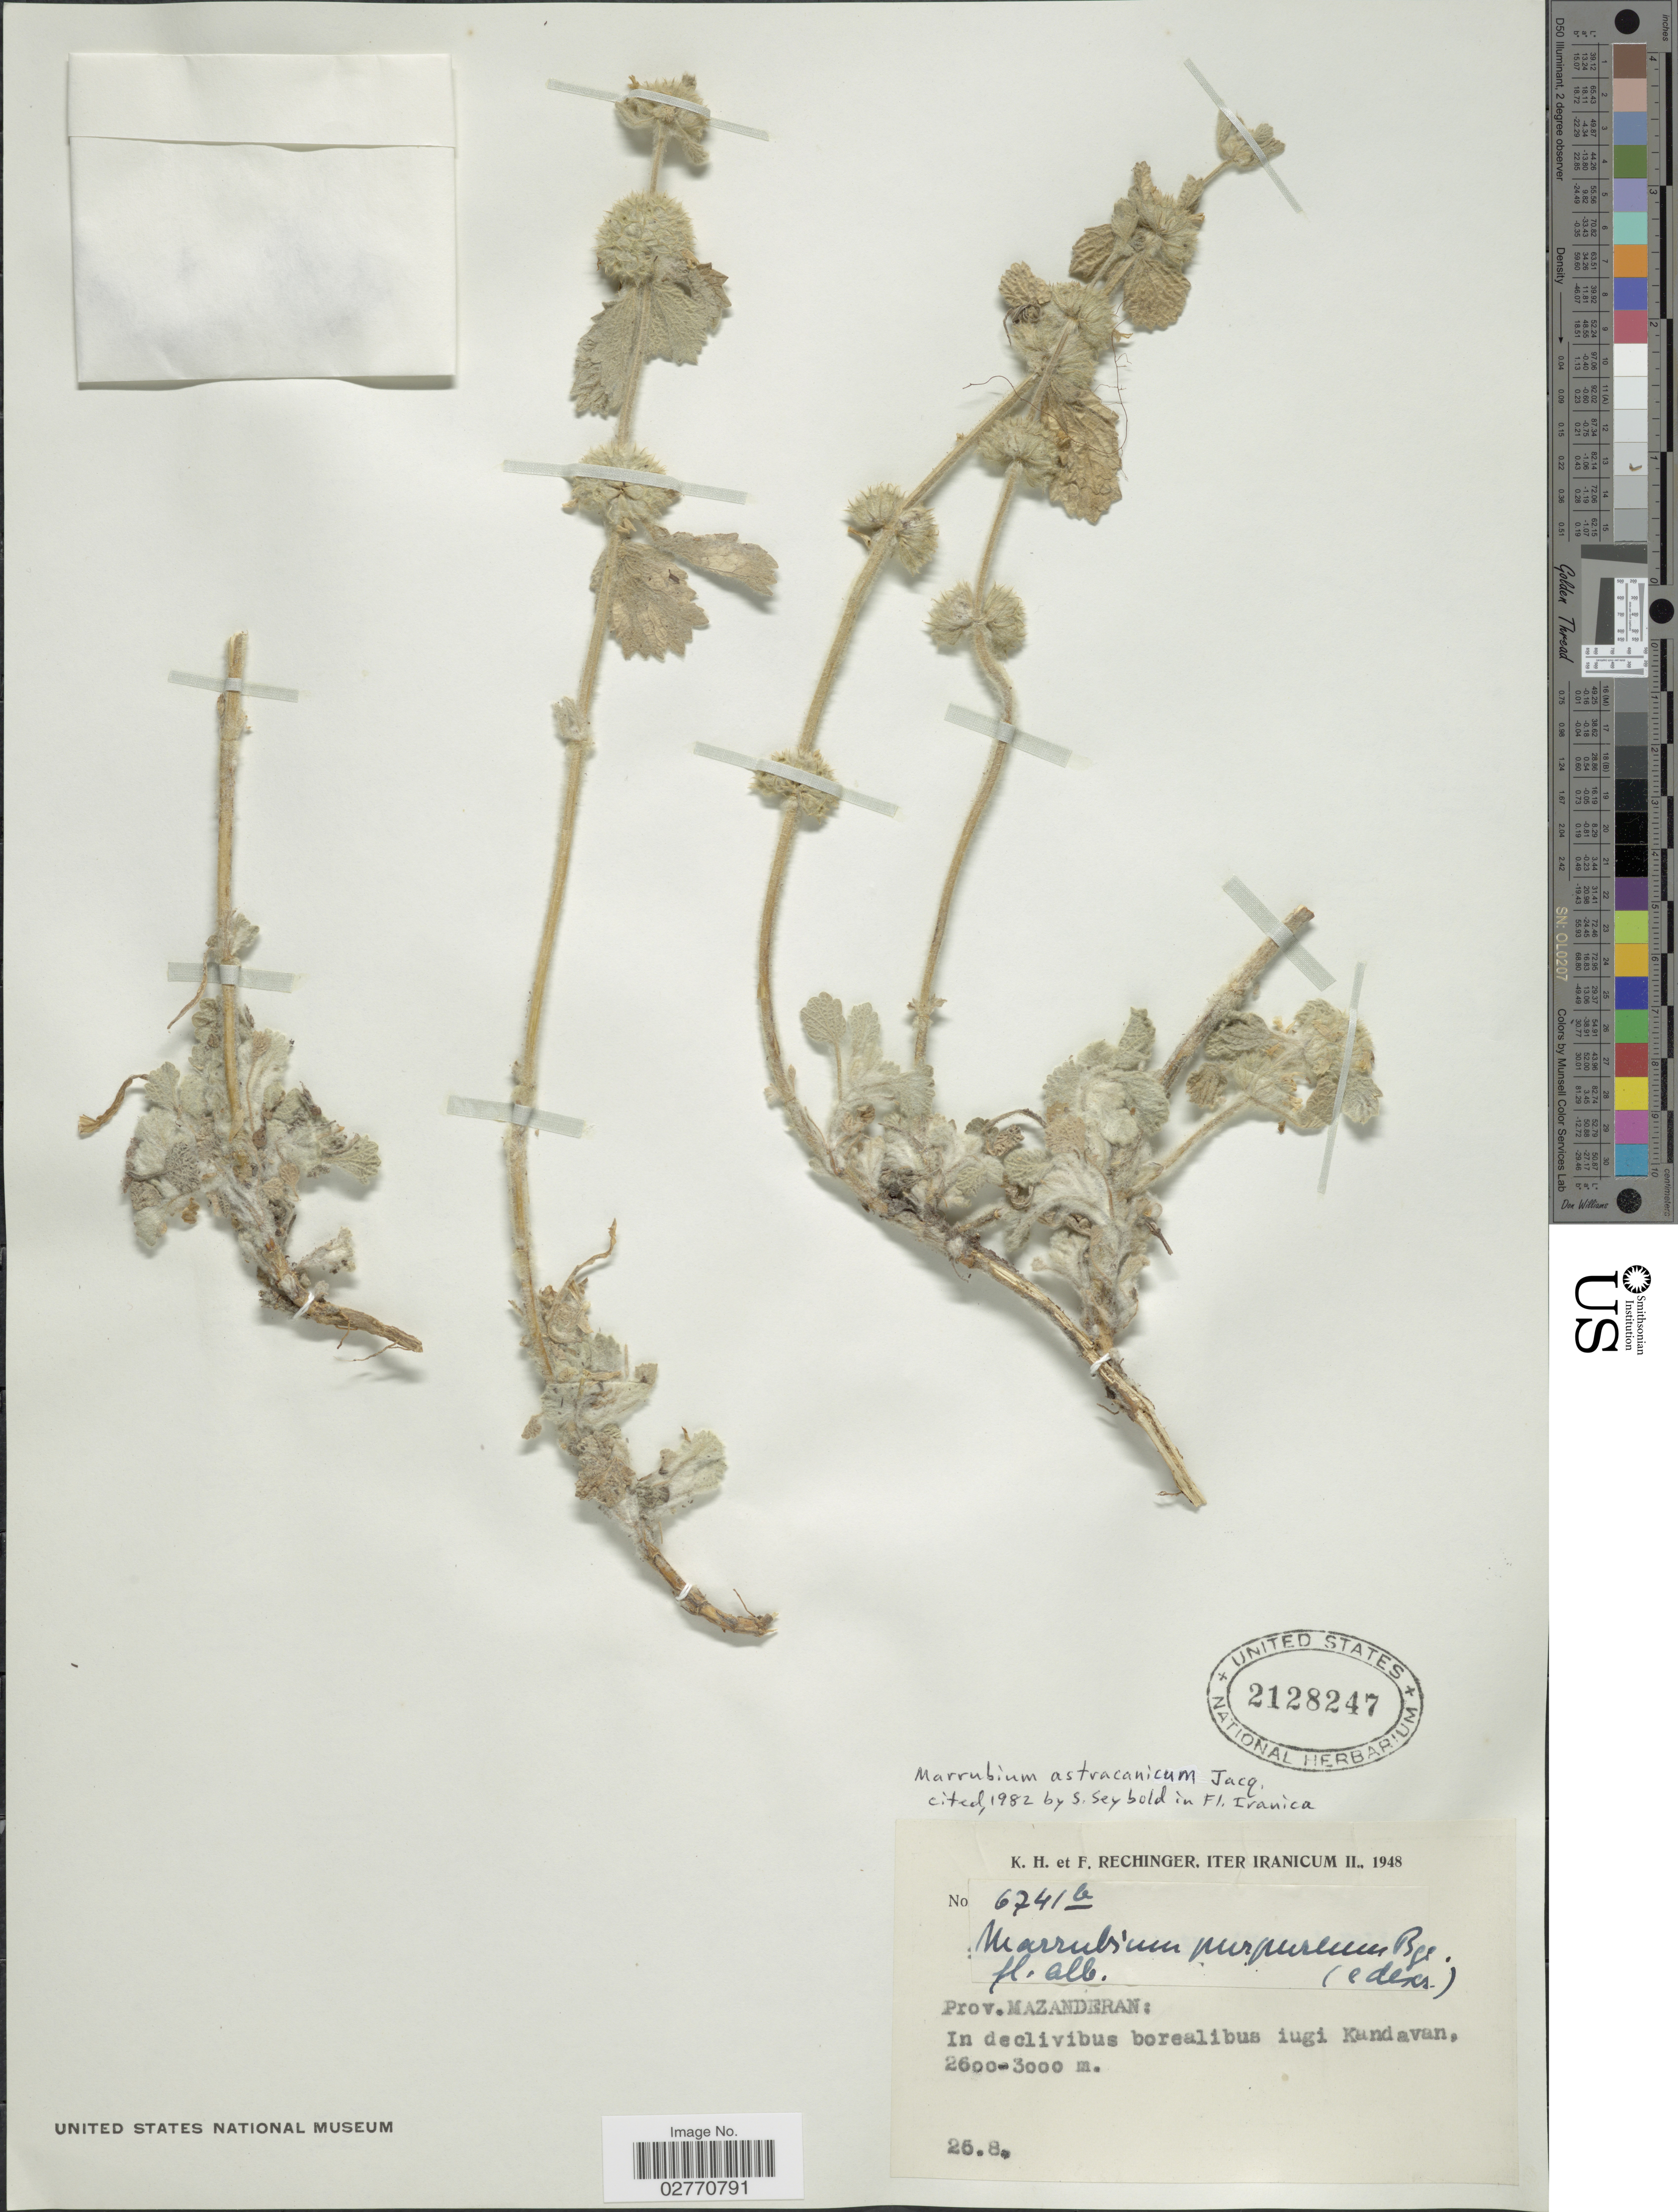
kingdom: Plantae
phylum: Tracheophyta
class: Magnoliopsida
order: Lamiales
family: Lamiaceae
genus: Marrubium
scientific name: Marrubium astracanicum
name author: Jacq.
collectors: K. H. Rechinger & F. Rechinger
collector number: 6741b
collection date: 1948-08-26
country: Iran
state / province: Mazandaran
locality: Prov. Mazanderan: In declivibus borealibus iugi Kandavan.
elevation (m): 2600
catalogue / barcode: US 2128247